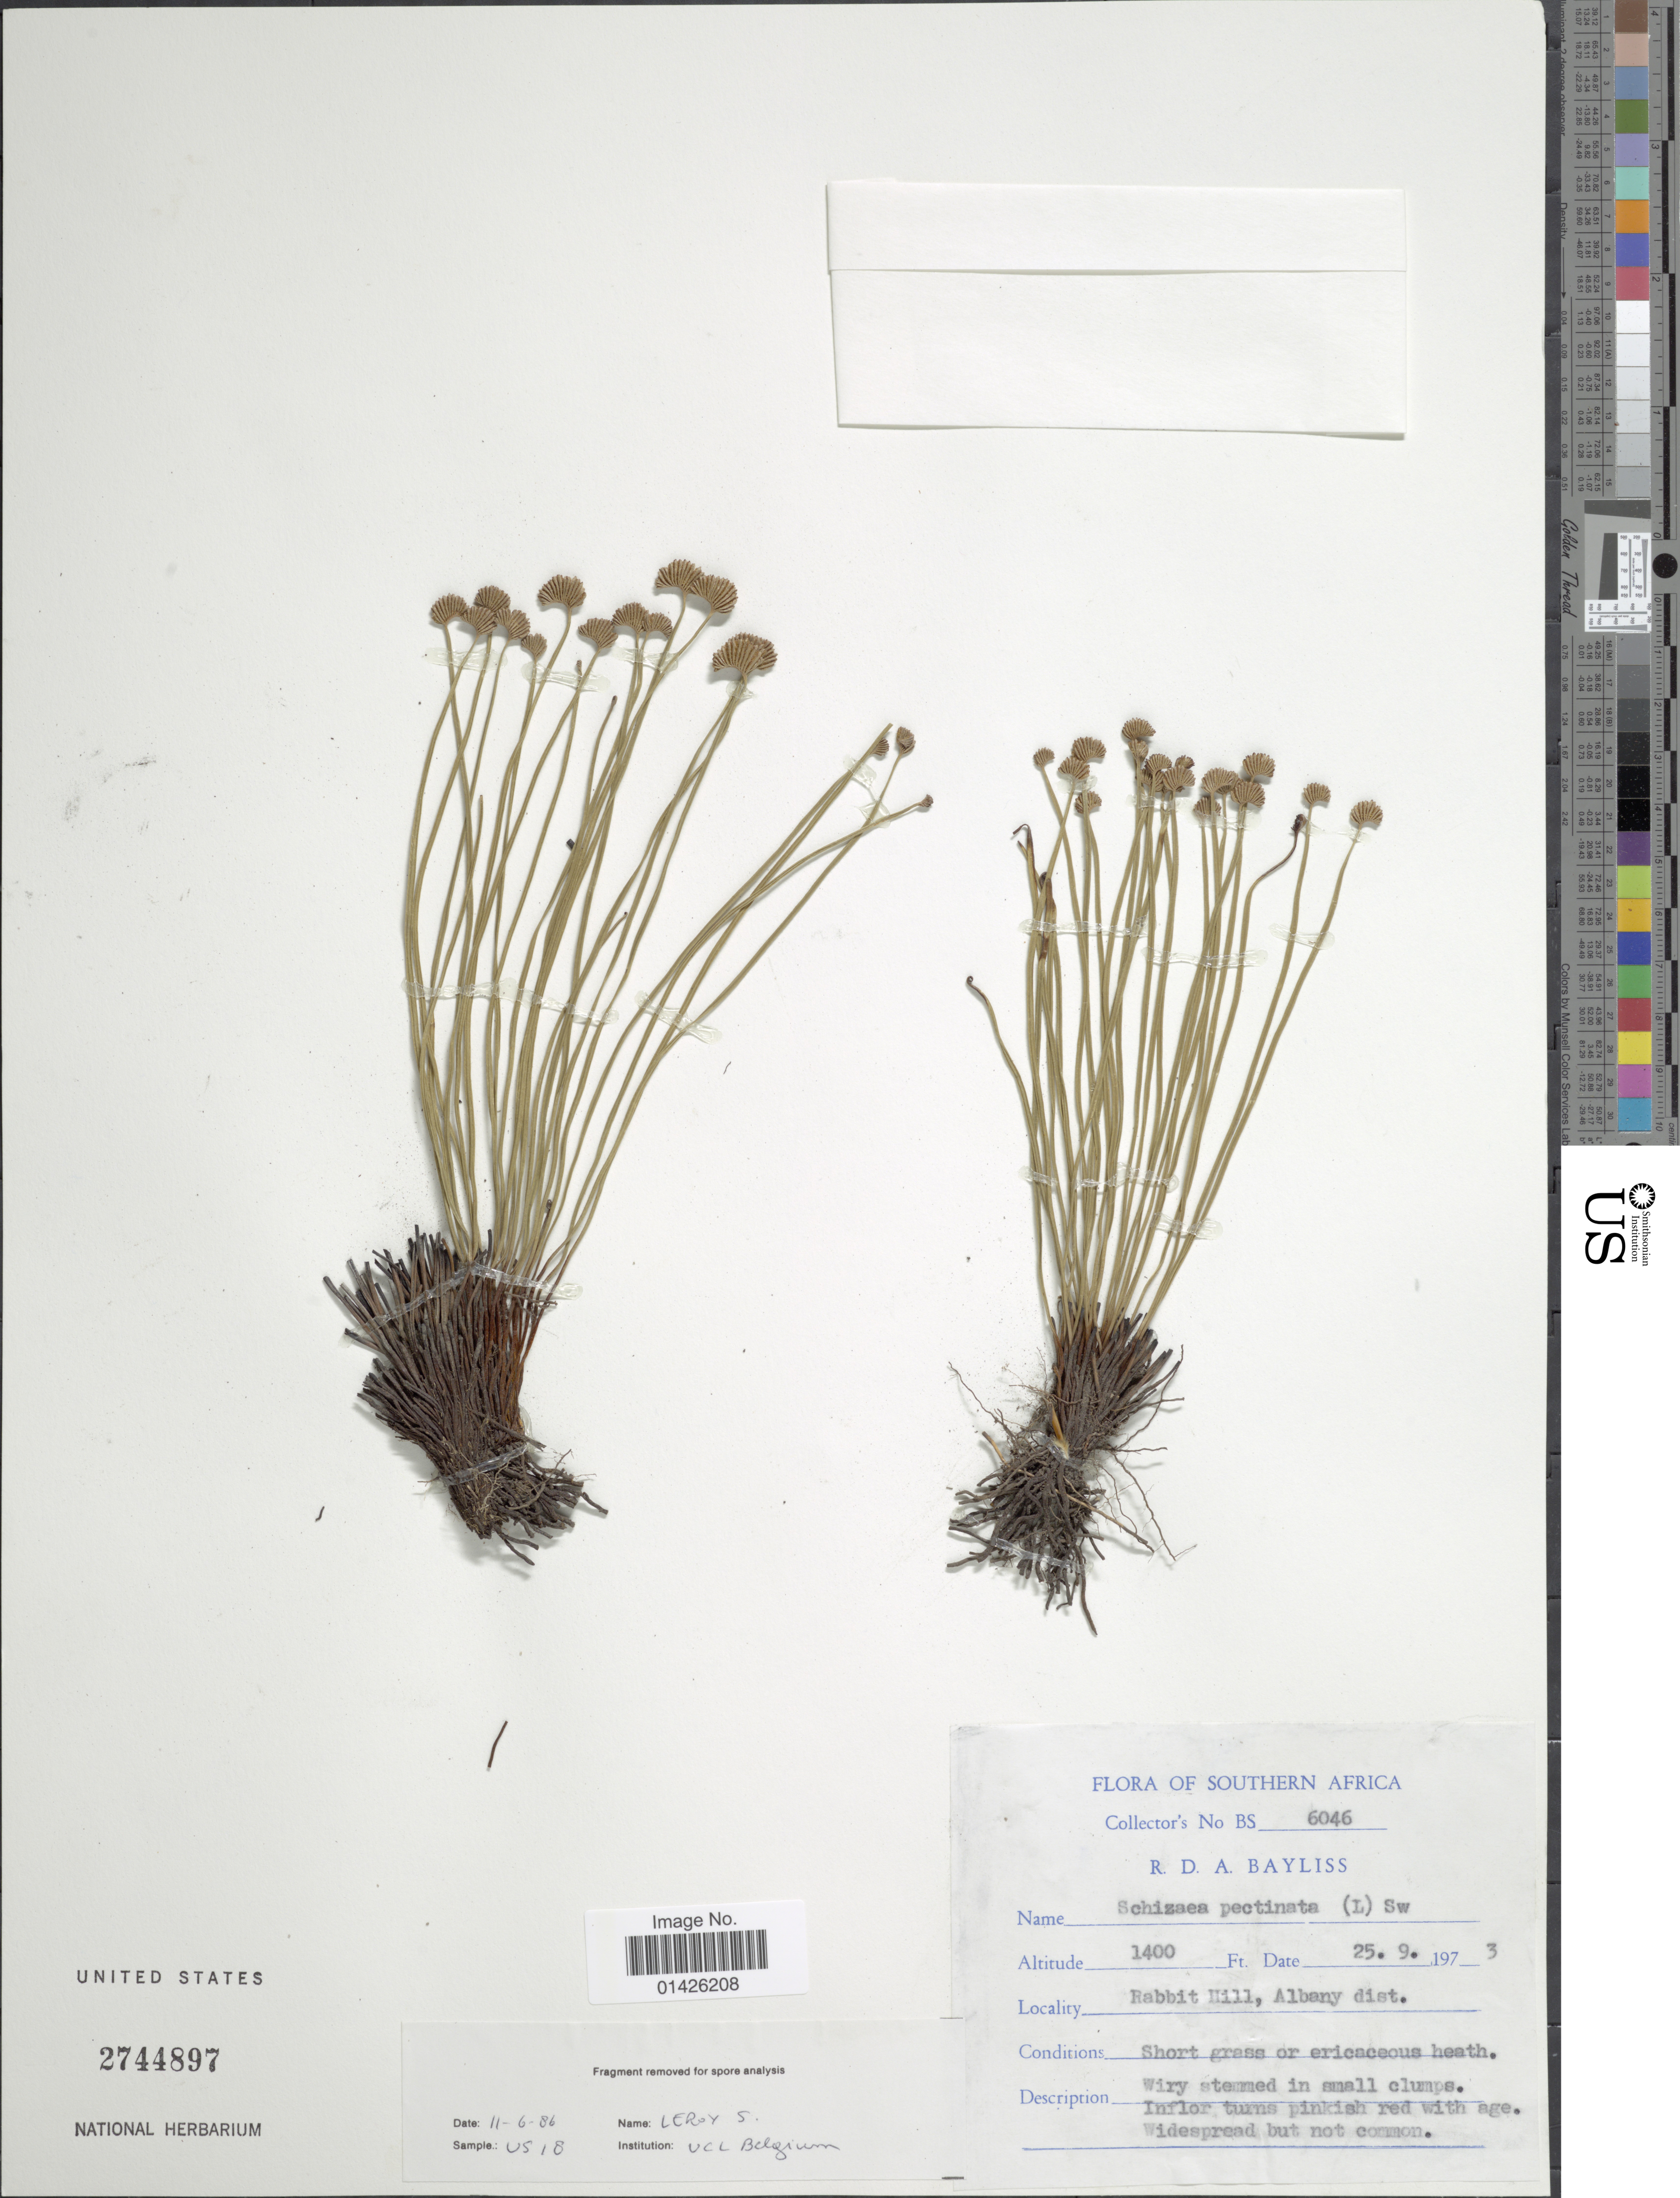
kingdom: Plantae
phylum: Tracheophyta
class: Polypodiopsida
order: Schizaeales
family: Schizaeaceae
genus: Schizaea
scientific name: Schizaea pectinata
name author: (L.) Sw.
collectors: R. Bayliss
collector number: BS 6046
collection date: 1973-09-25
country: South Africa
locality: Rabbit Hill, Albany dist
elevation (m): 427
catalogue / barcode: US 2744897